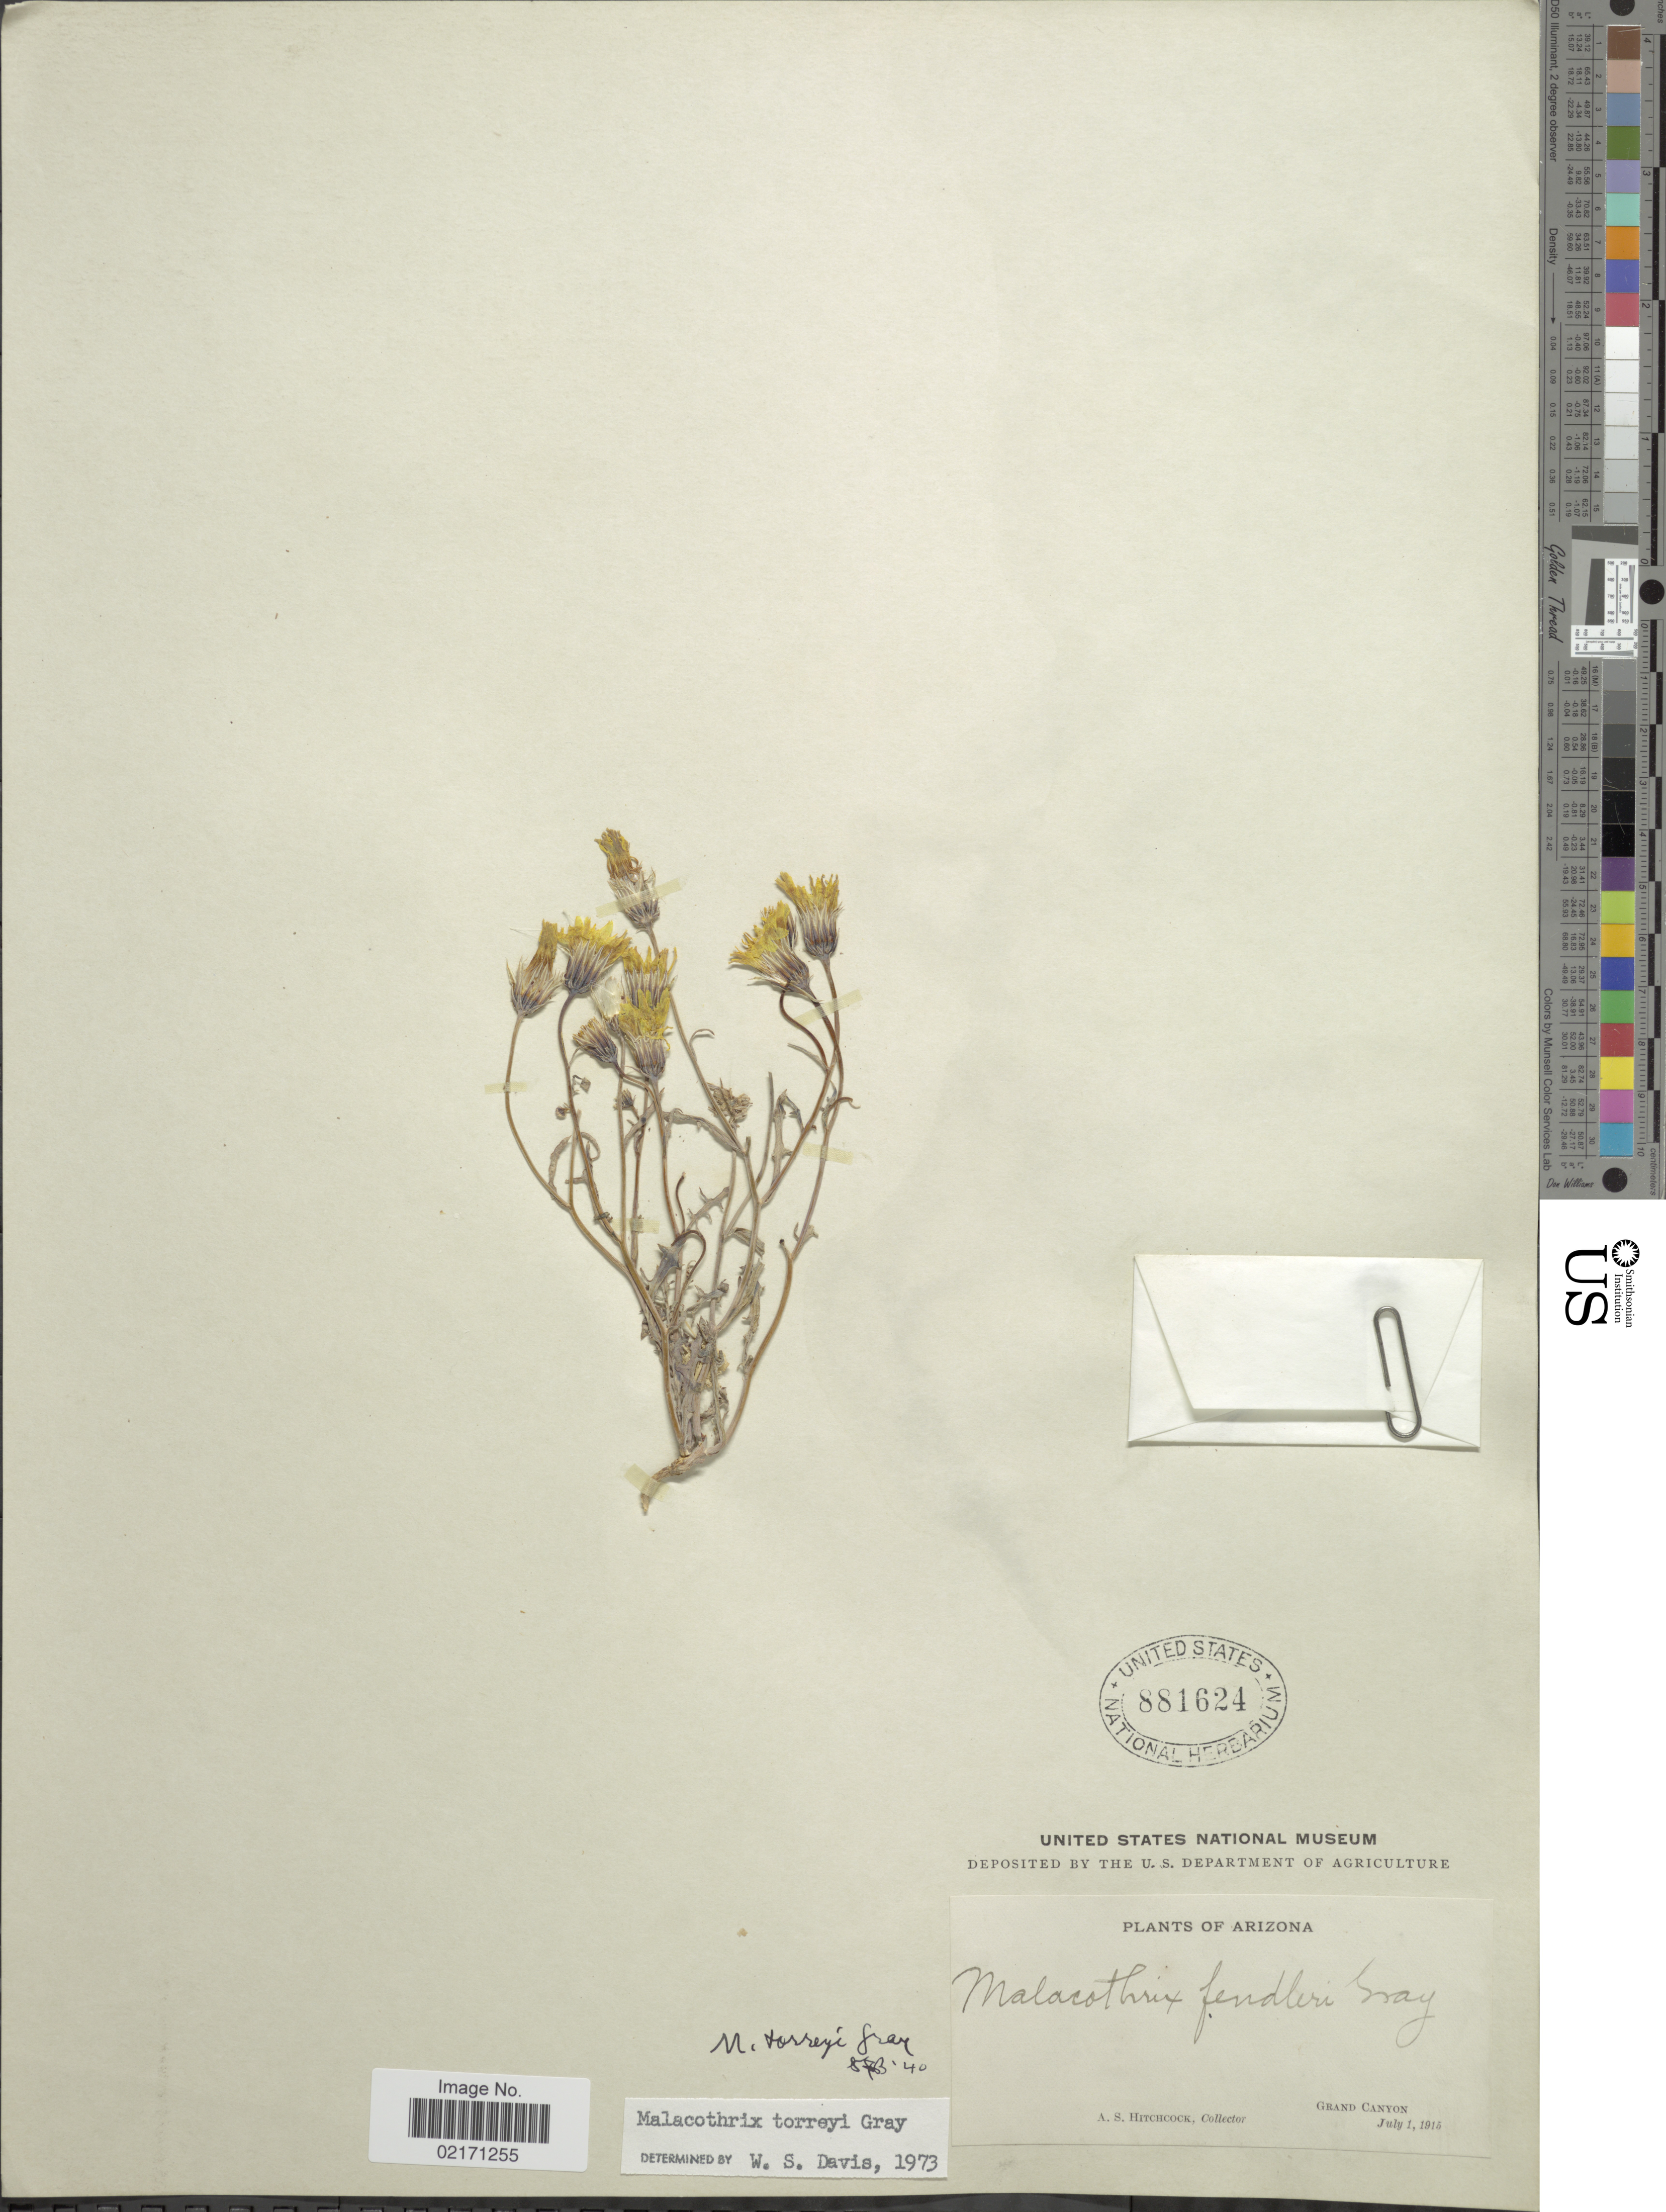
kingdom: Plantae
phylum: Tracheophyta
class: Magnoliopsida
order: Asterales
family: Asteraceae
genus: Malacothrix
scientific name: Malacothrix torreyi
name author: A. Gray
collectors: A. S. Hitchcock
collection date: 1915-07-01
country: United States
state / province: Arizona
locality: Grand Canyon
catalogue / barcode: US 881624